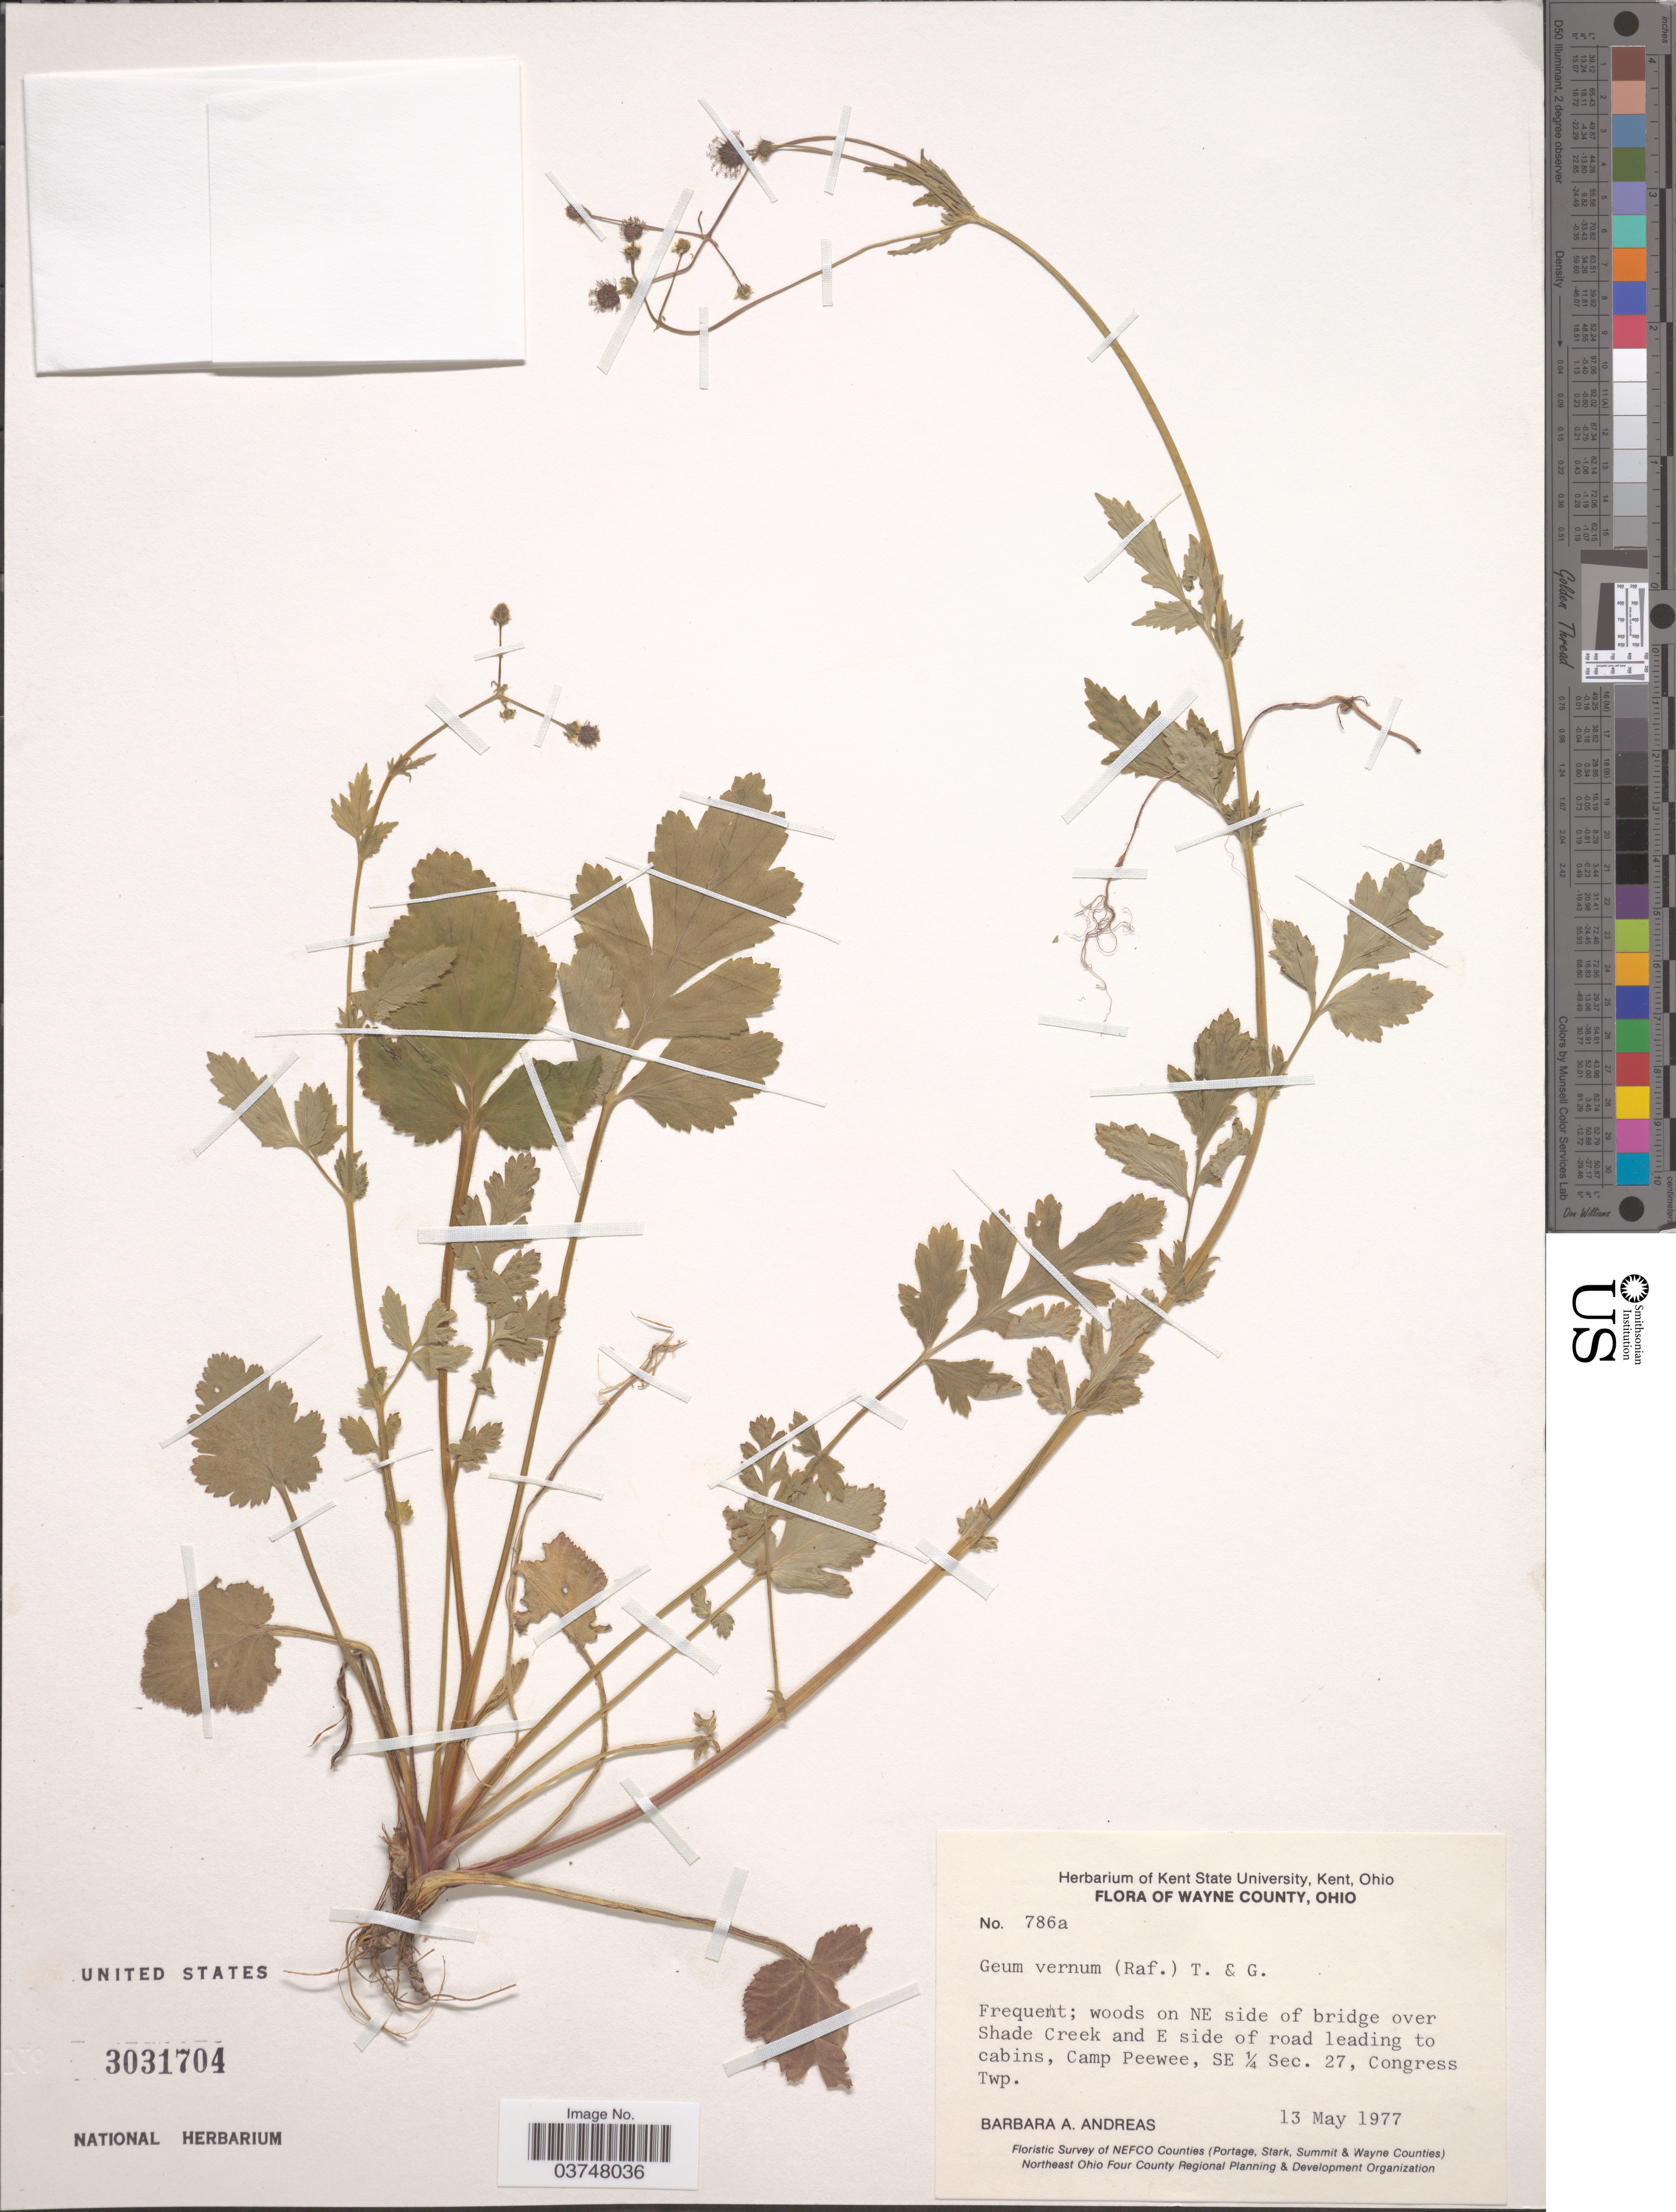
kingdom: Plantae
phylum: Tracheophyta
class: Magnoliopsida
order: Rosales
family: Rosaceae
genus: Geum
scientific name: Geum vernum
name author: (Raf.) Torr. & A. Gray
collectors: B. A. Andreas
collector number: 786a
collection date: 1977-05-13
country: United States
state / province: Ohio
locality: Wayne County. Woods on NE side of bridge over Shade Creek and E side of road leading to cabins, Camp Peewee, SE 1/4 Sec. 27, Congress Twp.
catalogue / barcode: US 3031704